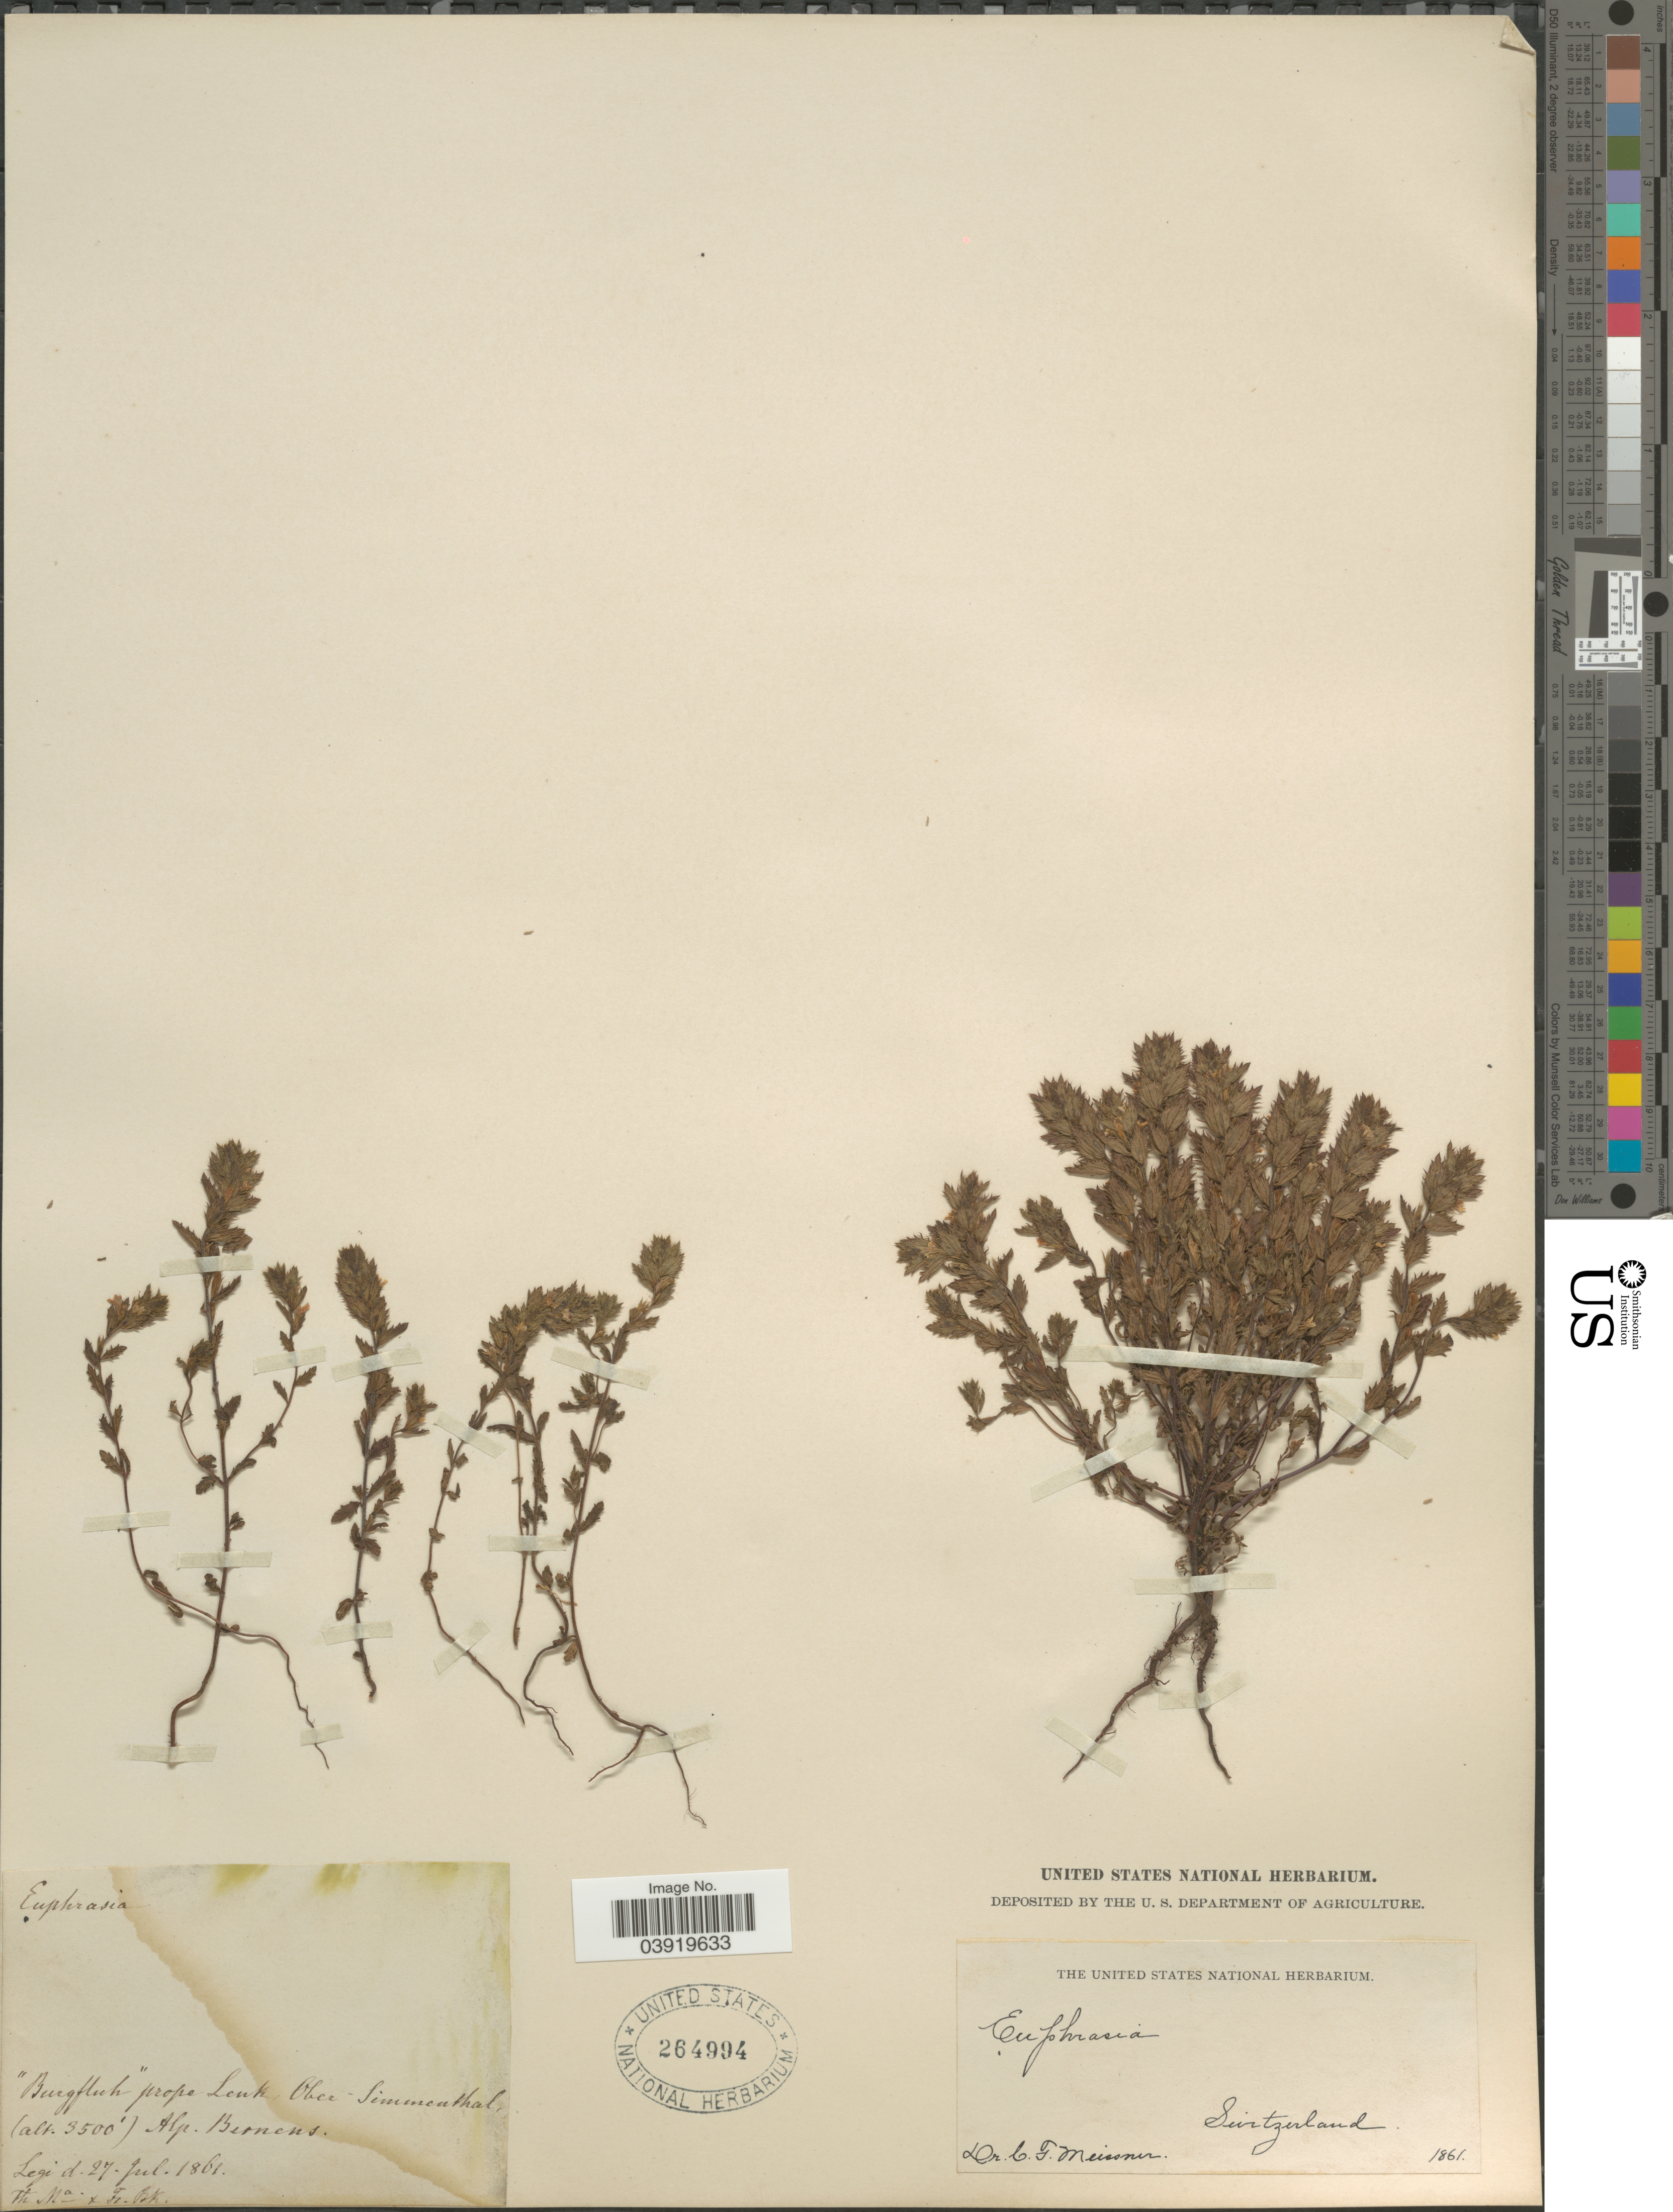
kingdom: Plantae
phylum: Tracheophyta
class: Magnoliopsida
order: Lamiales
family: Orobanchaceae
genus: Euphrasia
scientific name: Euphrasia sp.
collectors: C. F. W. Meissner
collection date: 1861-07-27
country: Switzerland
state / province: Bern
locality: Burgfluh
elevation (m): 1067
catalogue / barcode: US 264994